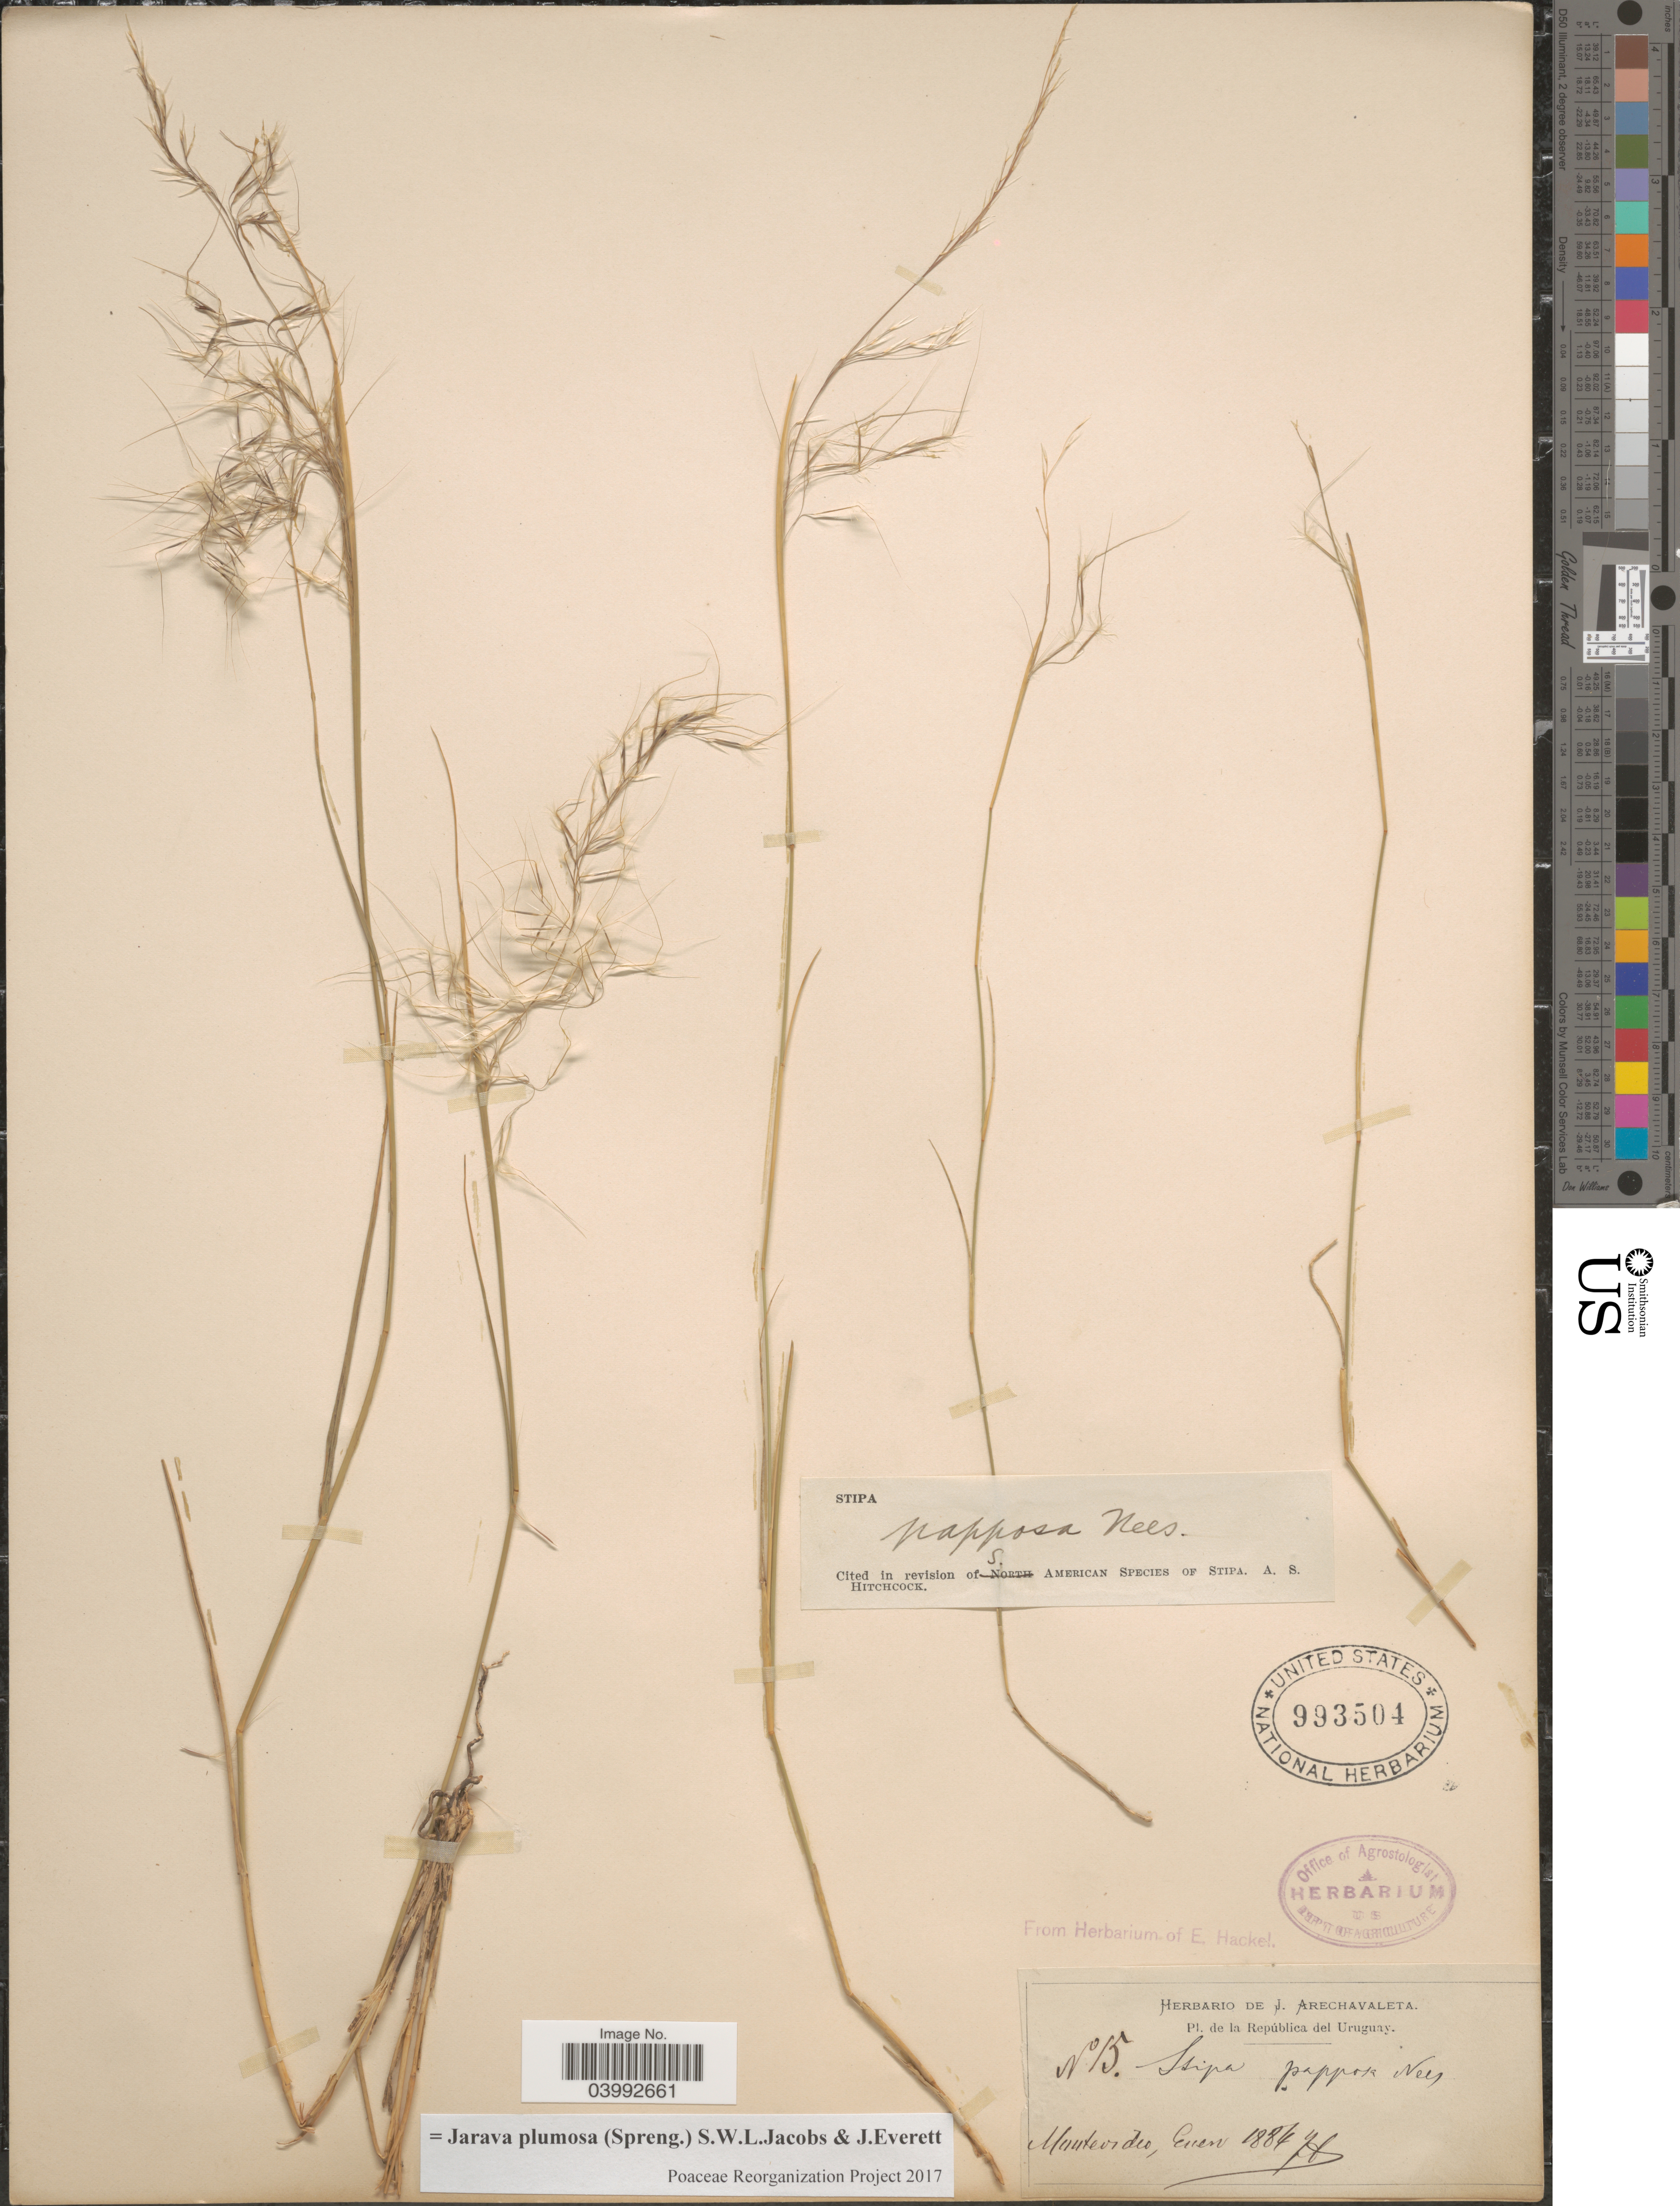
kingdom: Plantae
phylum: Tracheophyta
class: Liliopsida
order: Poales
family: Poaceae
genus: Jarava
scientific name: Jarava plumosa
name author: (Spreng.) S.W.L. Jacobs & J. Everett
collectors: J. Arechavaleta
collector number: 15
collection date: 1884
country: Uruguay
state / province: Montevideo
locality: La República del Uruguay.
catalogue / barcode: US 993504